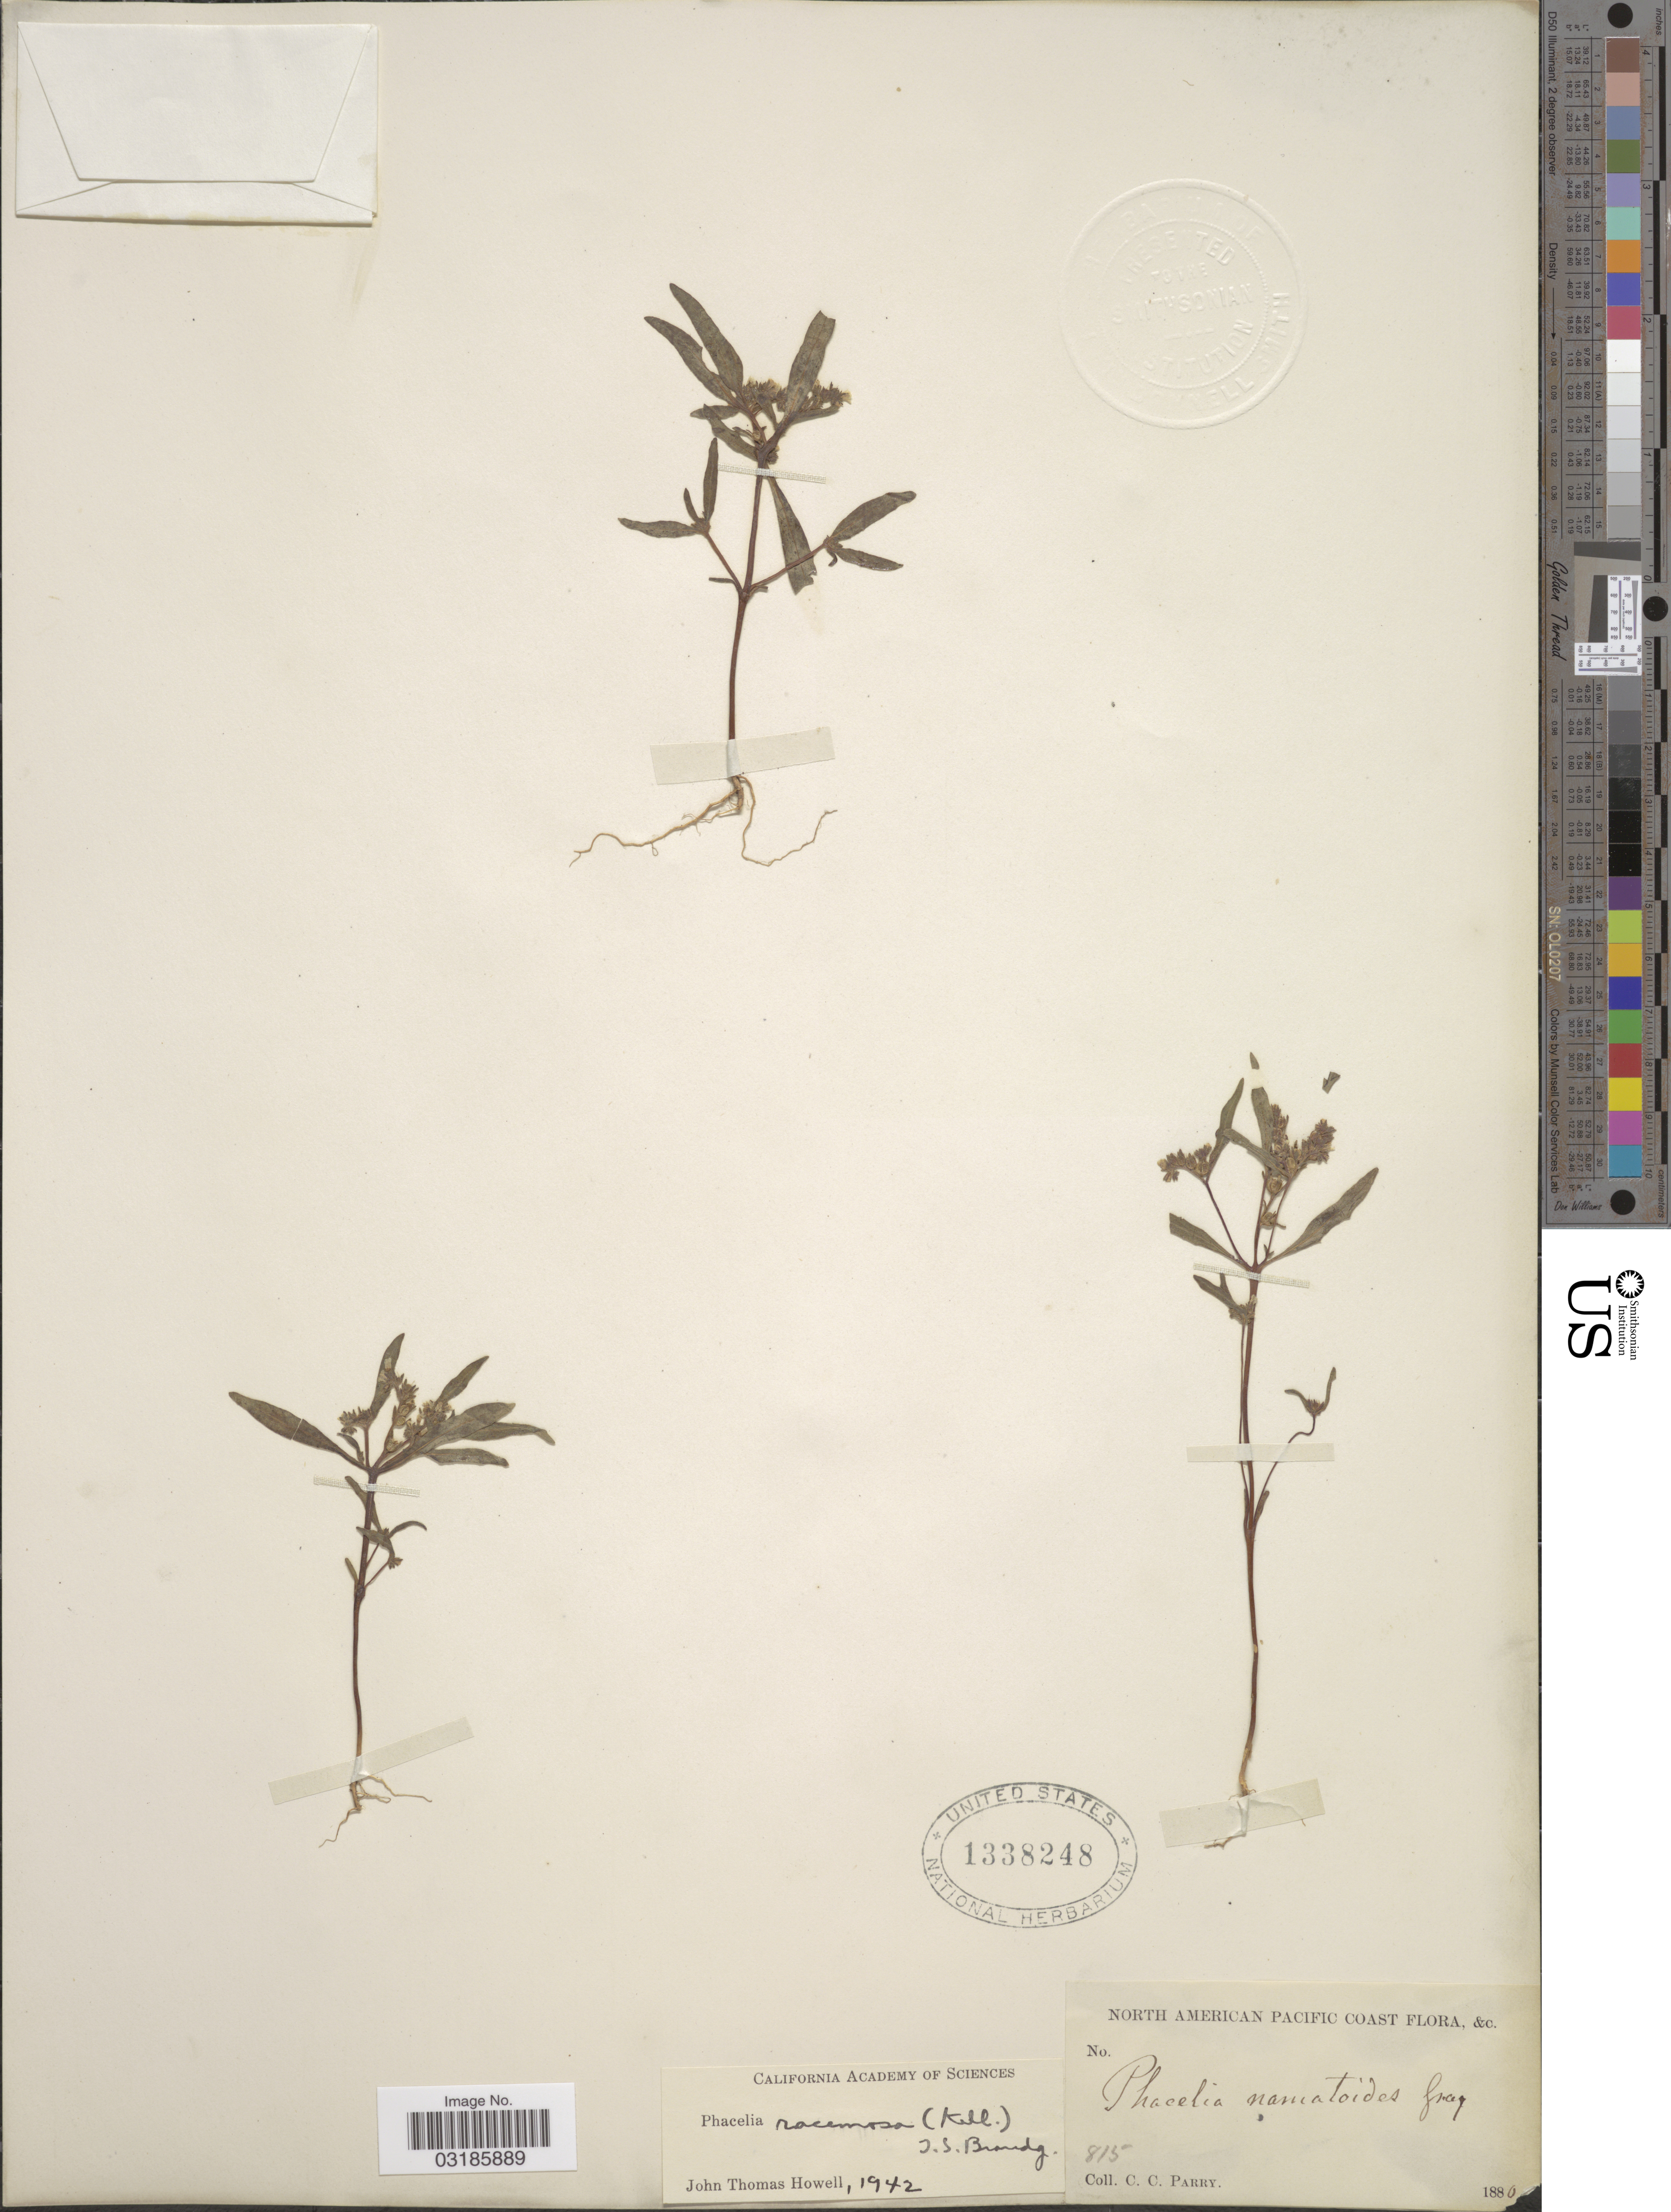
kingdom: Plantae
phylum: Tracheophyta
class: Magnoliopsida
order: Boraginales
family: Hydrophyllaceae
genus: Phacelia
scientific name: Phacelia racemosa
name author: (Kellogg) A. Heller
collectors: C. C. Parry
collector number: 815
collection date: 1880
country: United States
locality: North American Pacific Coast.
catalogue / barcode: US 1338248